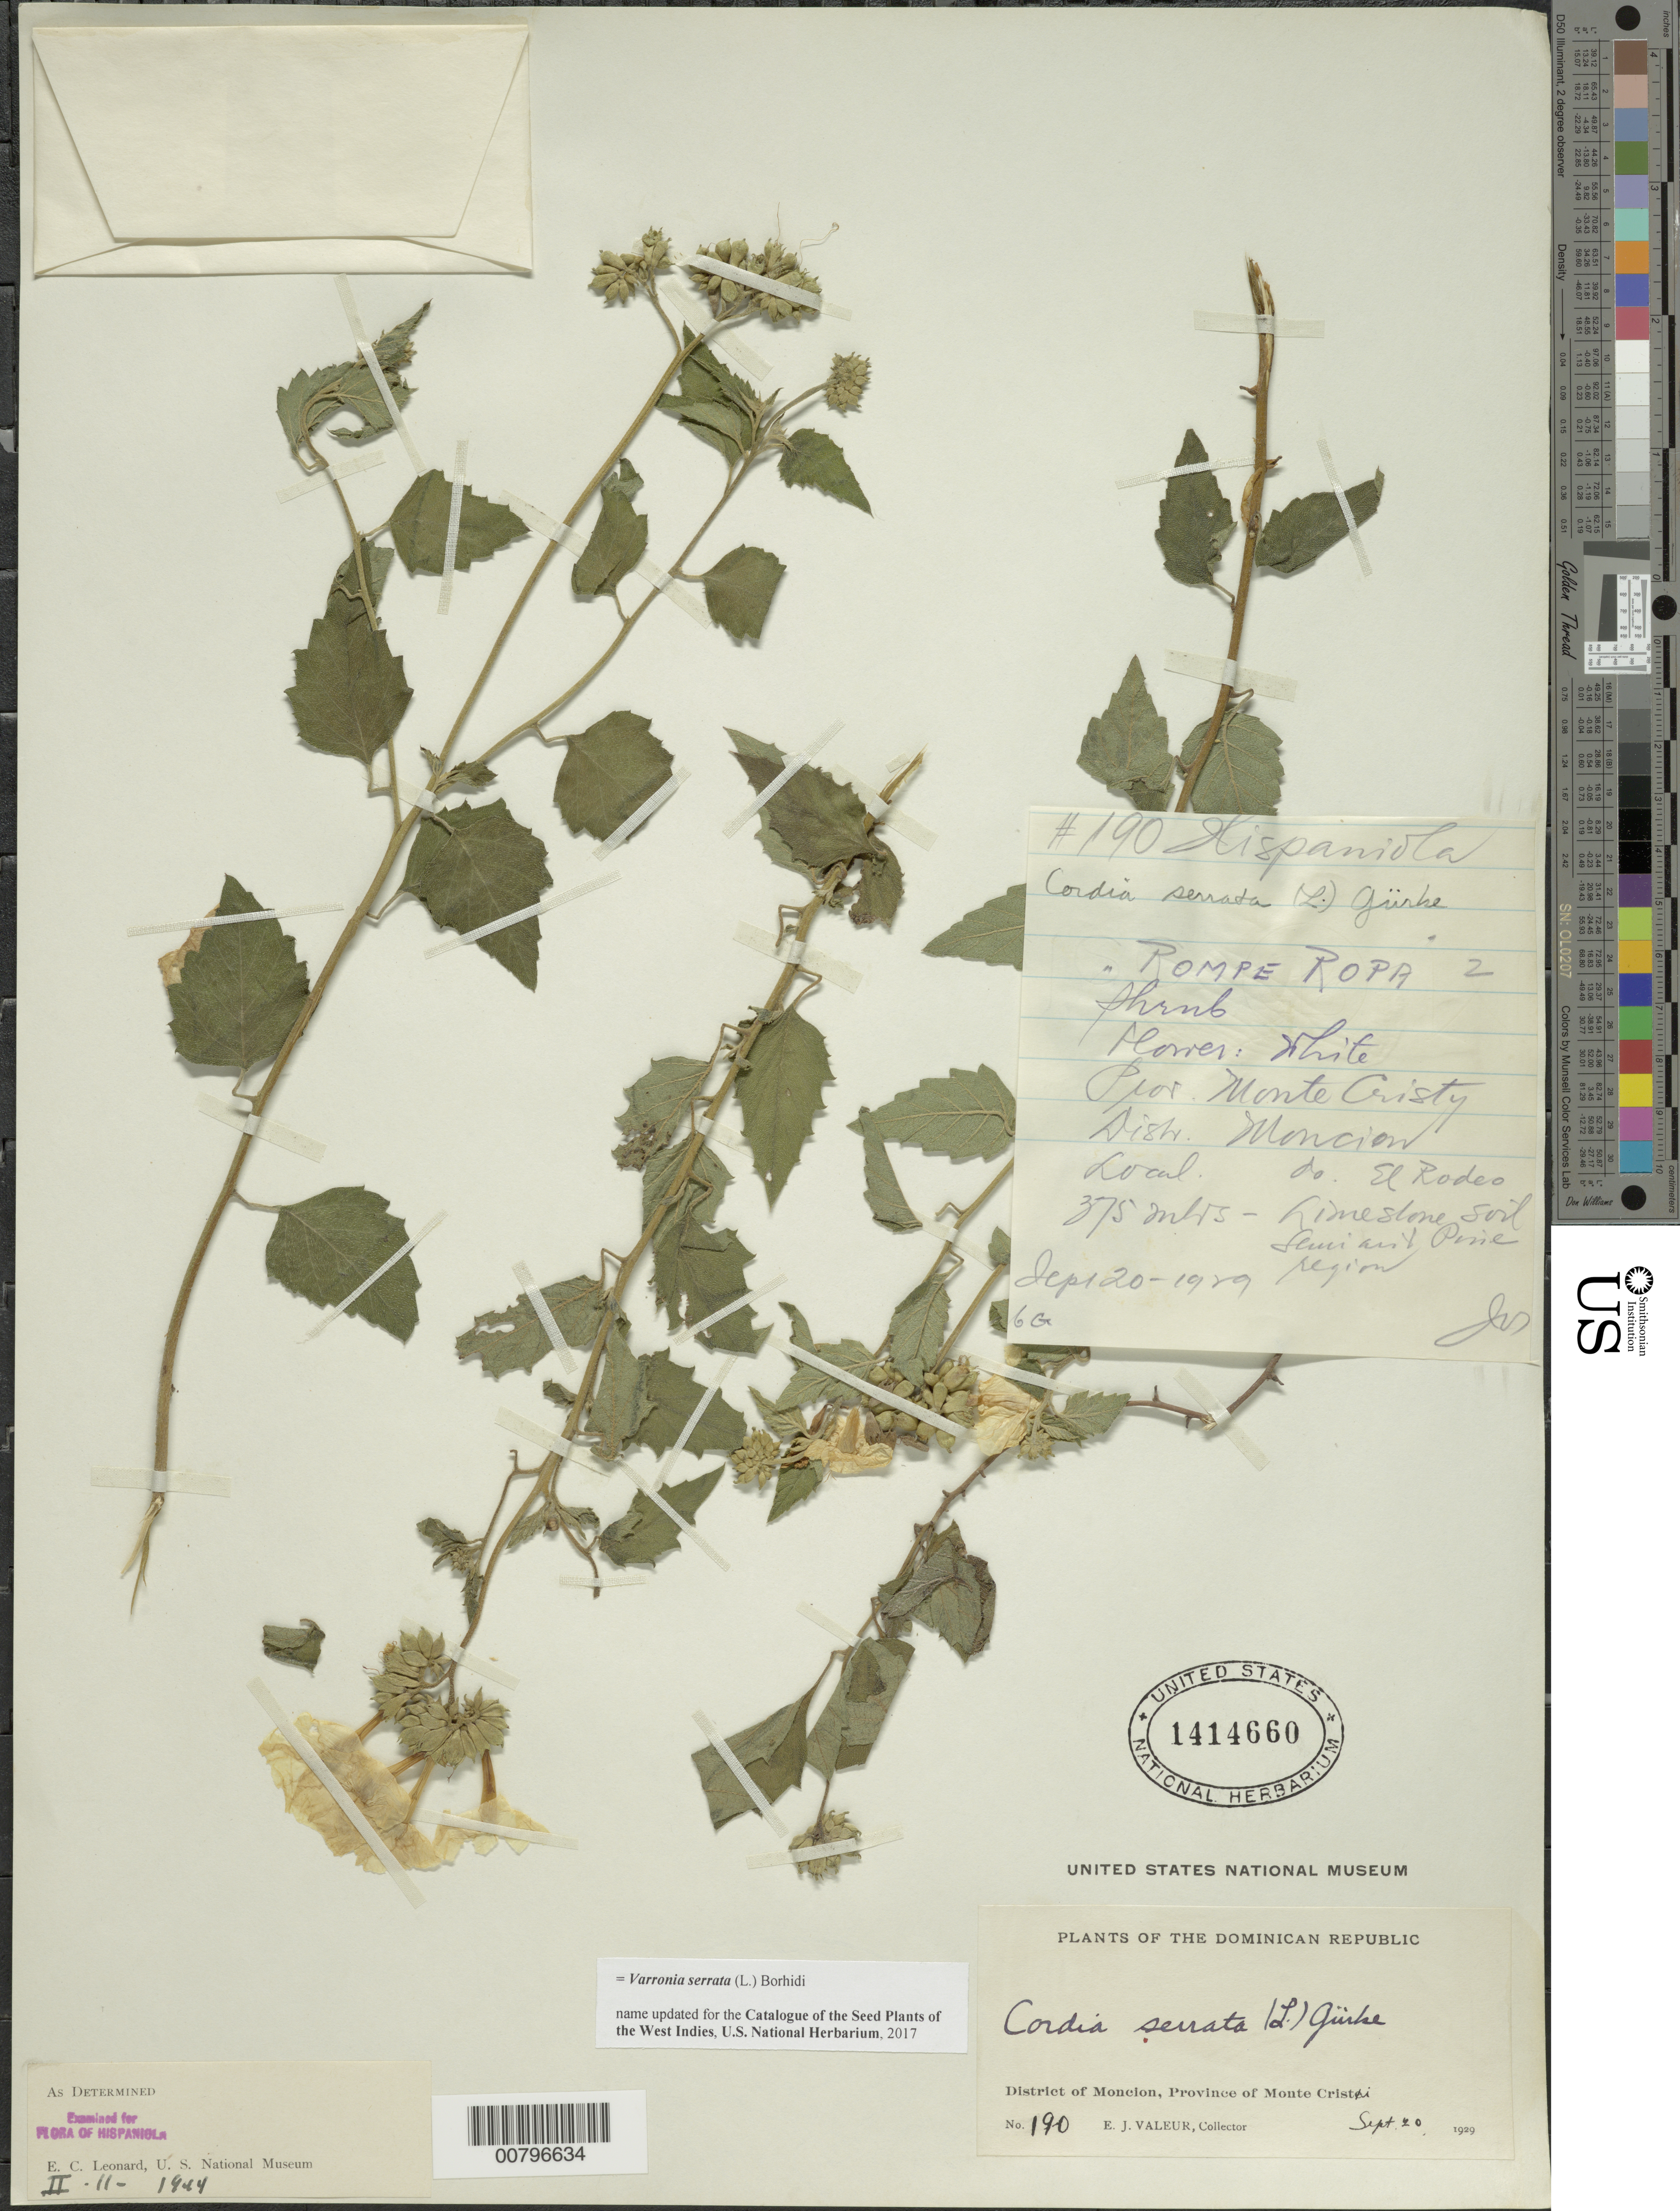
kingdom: Plantae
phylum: Tracheophyta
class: Magnoliopsida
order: Boraginales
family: Cordiaceae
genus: Varronia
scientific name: Varronia serrata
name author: (L.) Borhidi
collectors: E. Valeur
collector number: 190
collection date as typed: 20 Sep 1929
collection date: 1929-09-20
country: Dominican Republic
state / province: Monte Cristi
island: Hispaniola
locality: District of Moncion, Locality of El Rodeo.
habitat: Limestone Soil, Semi arid Pine region.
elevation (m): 375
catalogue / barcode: US 1414660